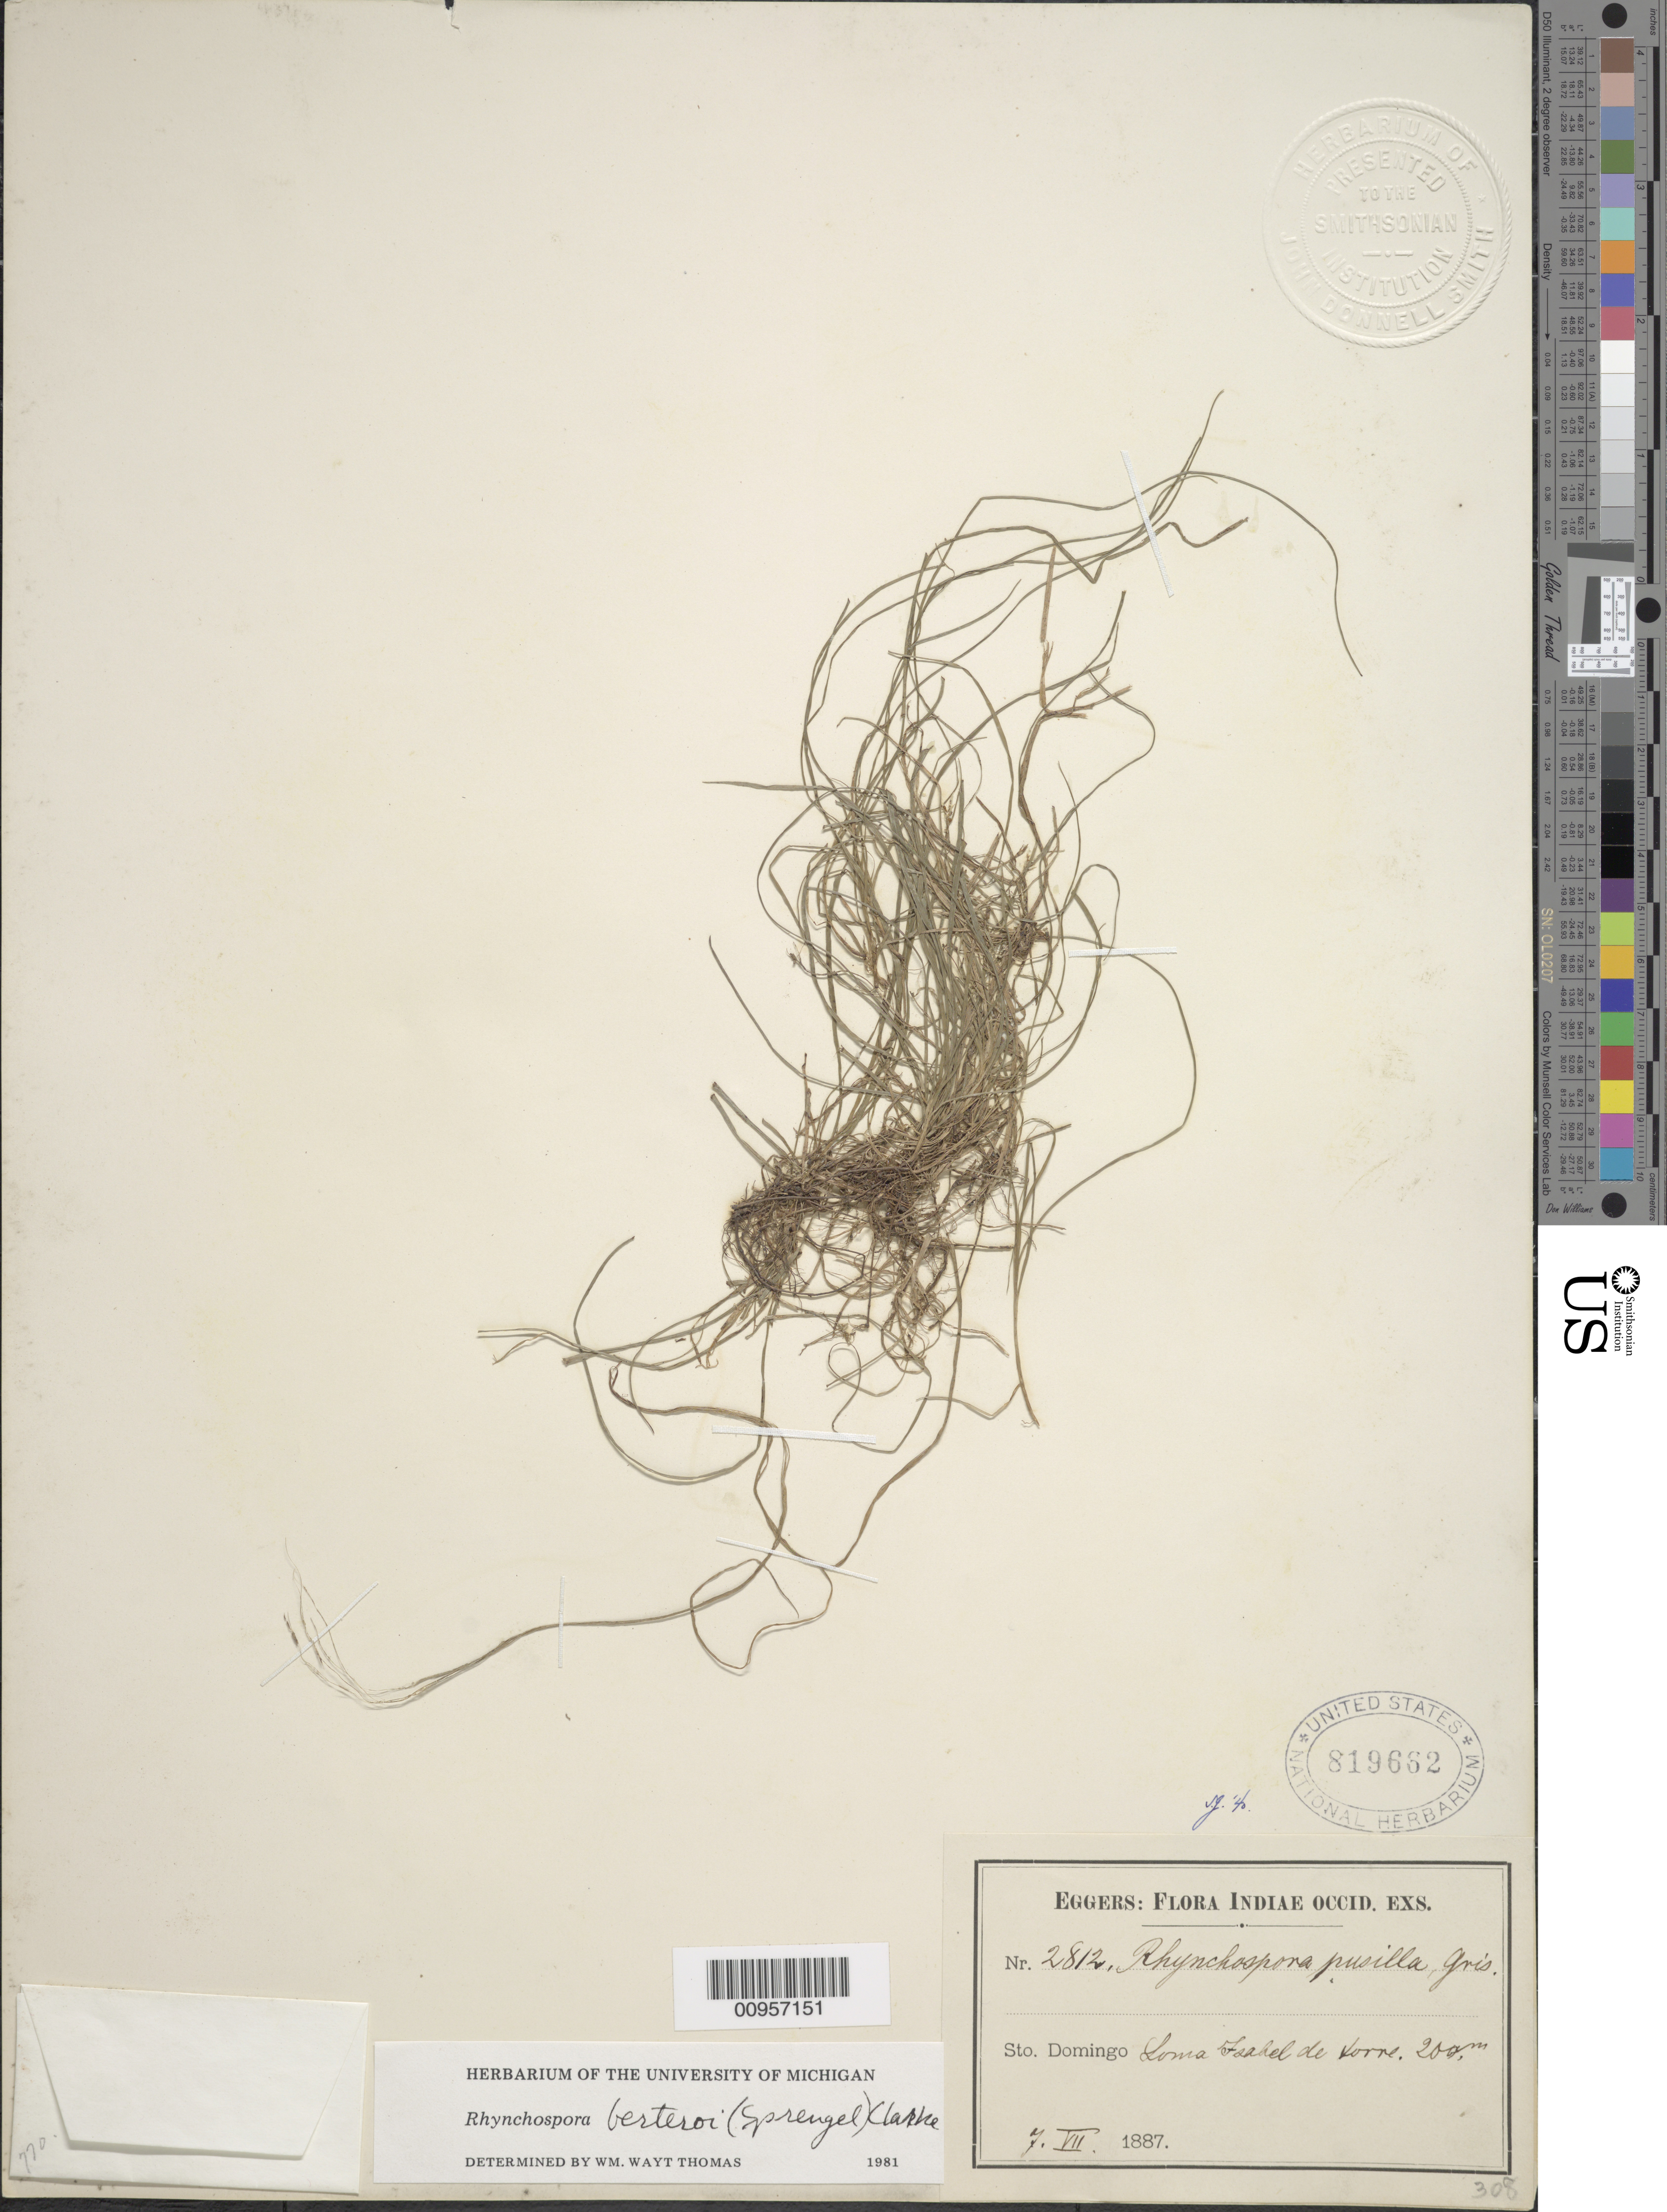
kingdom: Plantae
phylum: Tracheophyta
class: Liliopsida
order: Poales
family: Cyperaceae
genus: Rhynchospora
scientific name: Rhynchospora berteroi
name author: (Spreng.) C.B. Clarke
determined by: Thomas, W. W., (NY), New York Botanical Garden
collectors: H. F. A. von Eggers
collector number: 2812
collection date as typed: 07 Jul 1887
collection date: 1887-07-07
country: Dominican Republic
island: Hispaniola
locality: Loma Isabel de "Torre"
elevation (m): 200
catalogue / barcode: US 819662